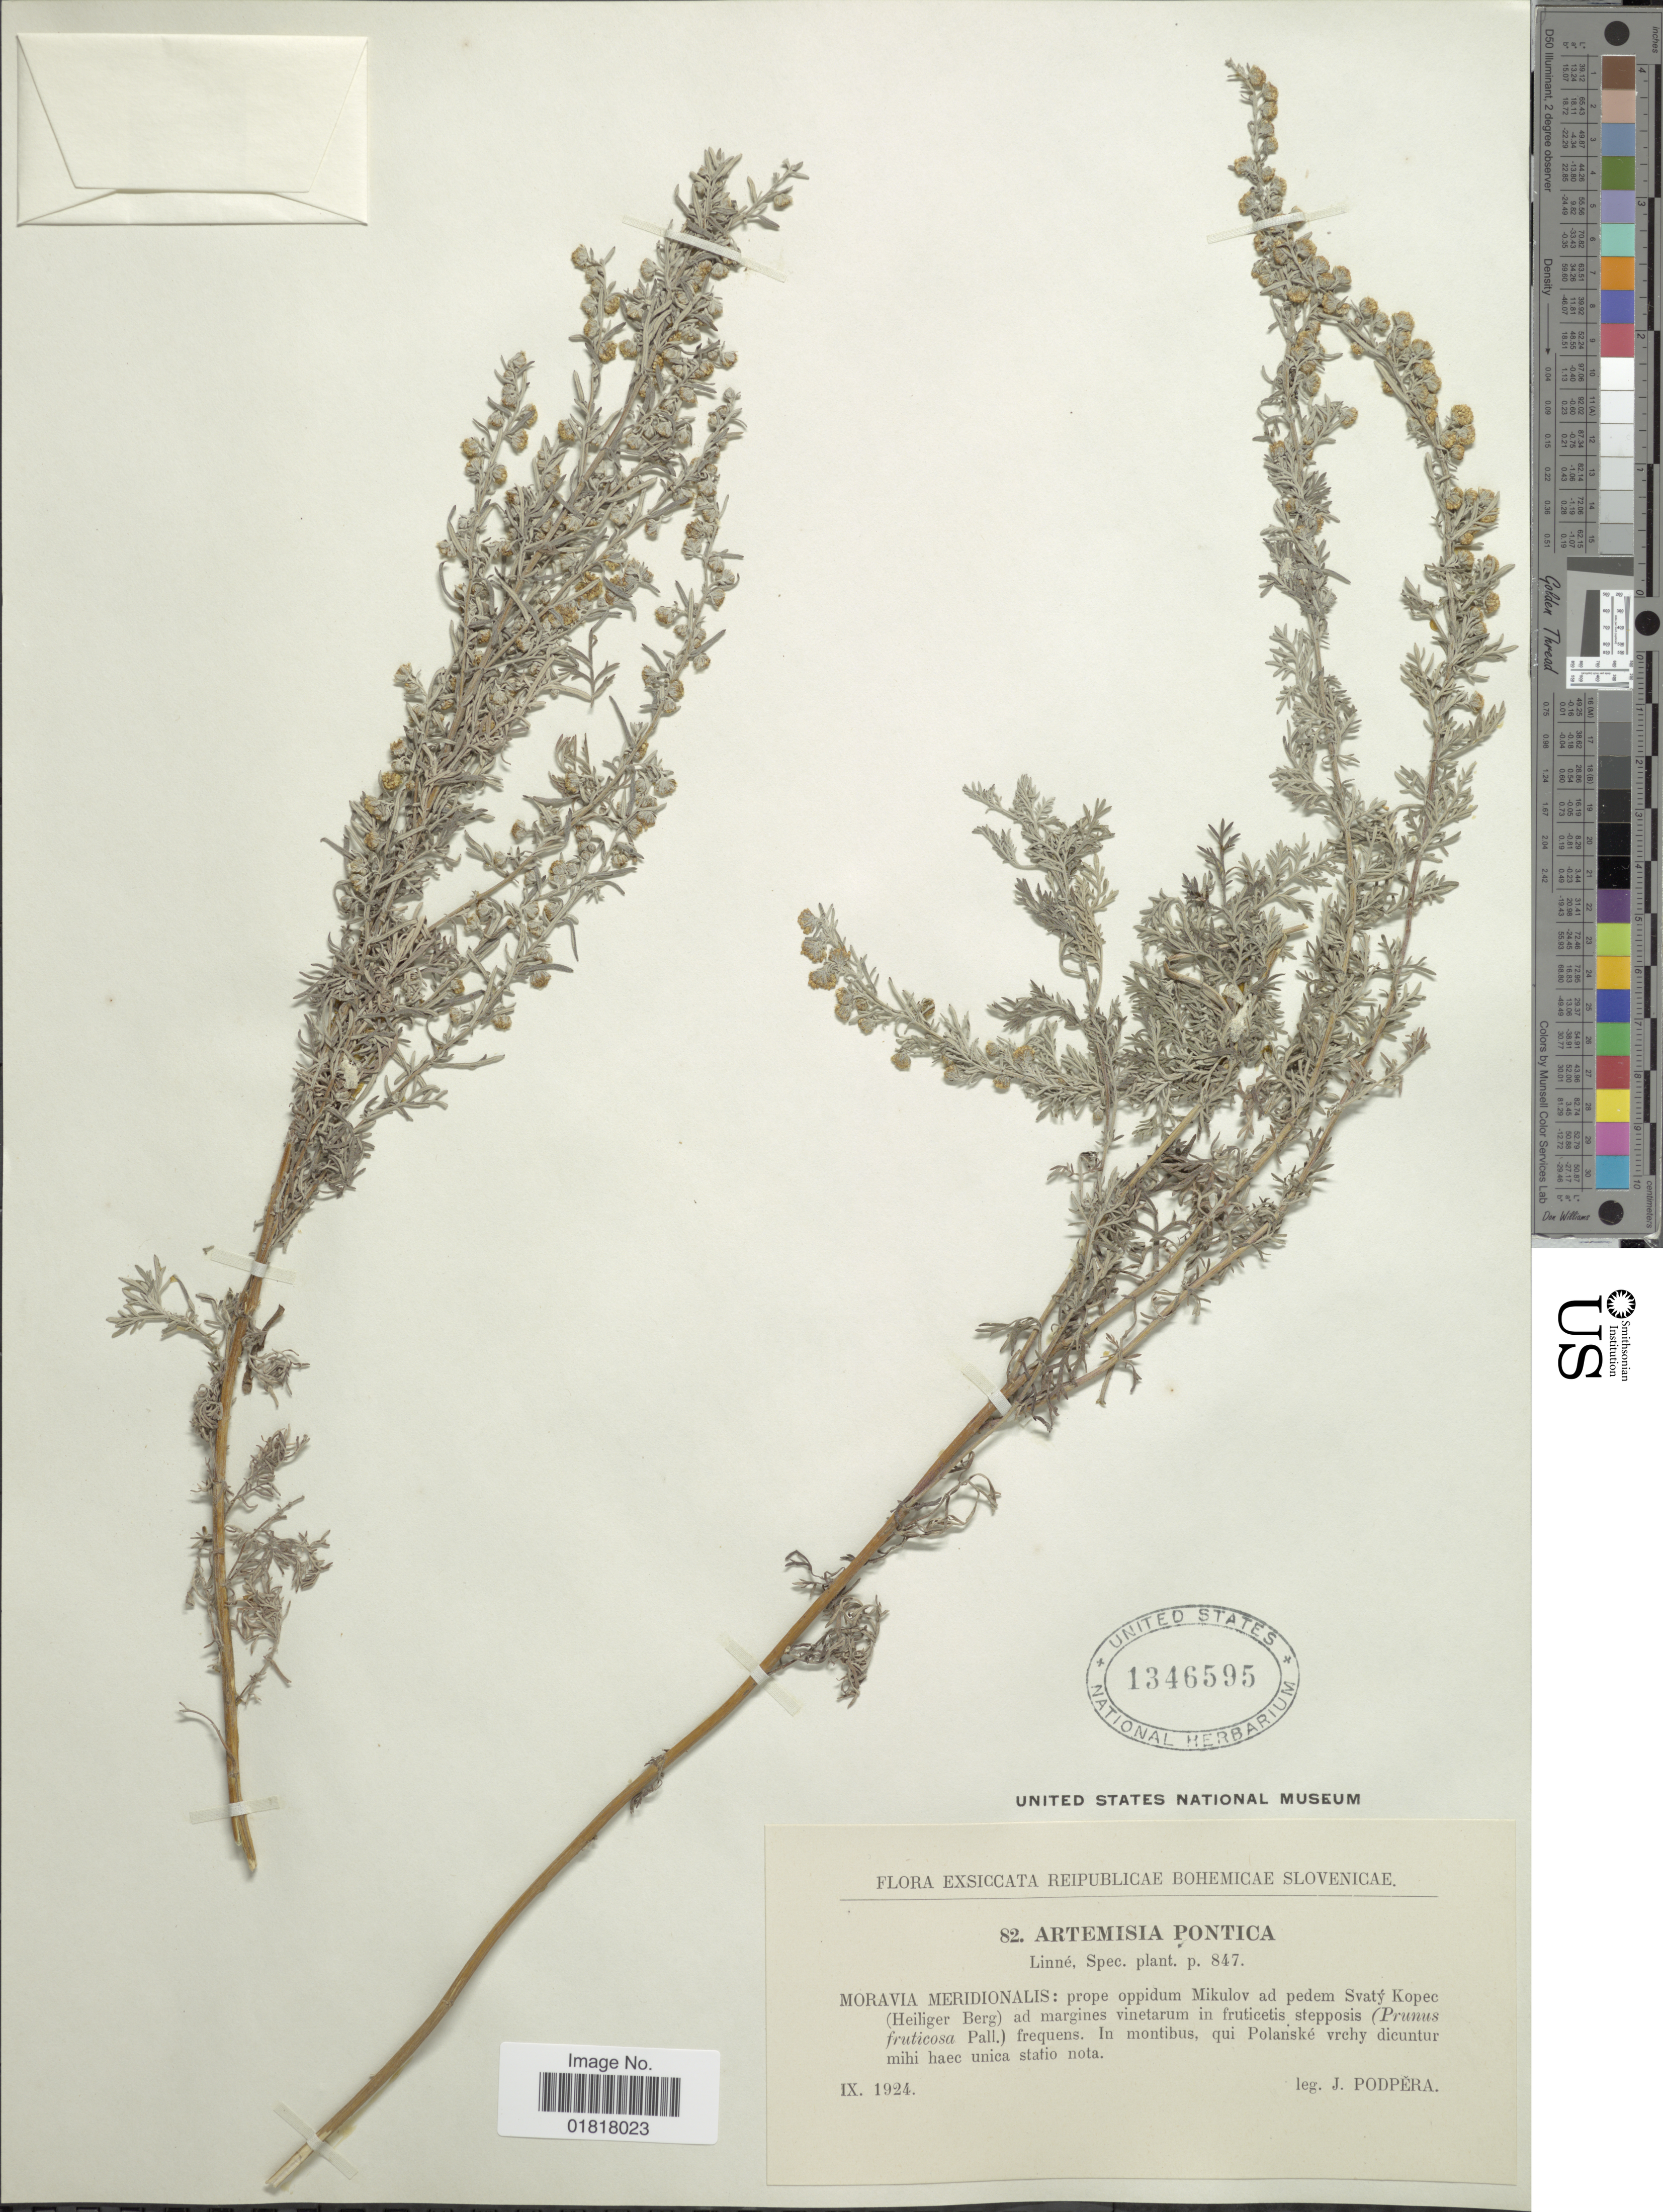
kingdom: Plantae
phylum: Tracheophyta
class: Magnoliopsida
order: Asterales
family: Asteraceae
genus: Artemisia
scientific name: Artemisia pontica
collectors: J. Podpera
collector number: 82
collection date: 1924-09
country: Slovenia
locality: Reipublicae Bohemicae Slovenicae, Moravia Meridionalis: prope opppidum Mikulov ad pedem Svatý Kopec (Heilger Berg) ad margines vinetarum in fruticetis stepposis (Prumus fruticosa Pall). frequens, in monibus, qui Polanské vrchy dicuntur mihi haec unica statio nata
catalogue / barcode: US 1346595